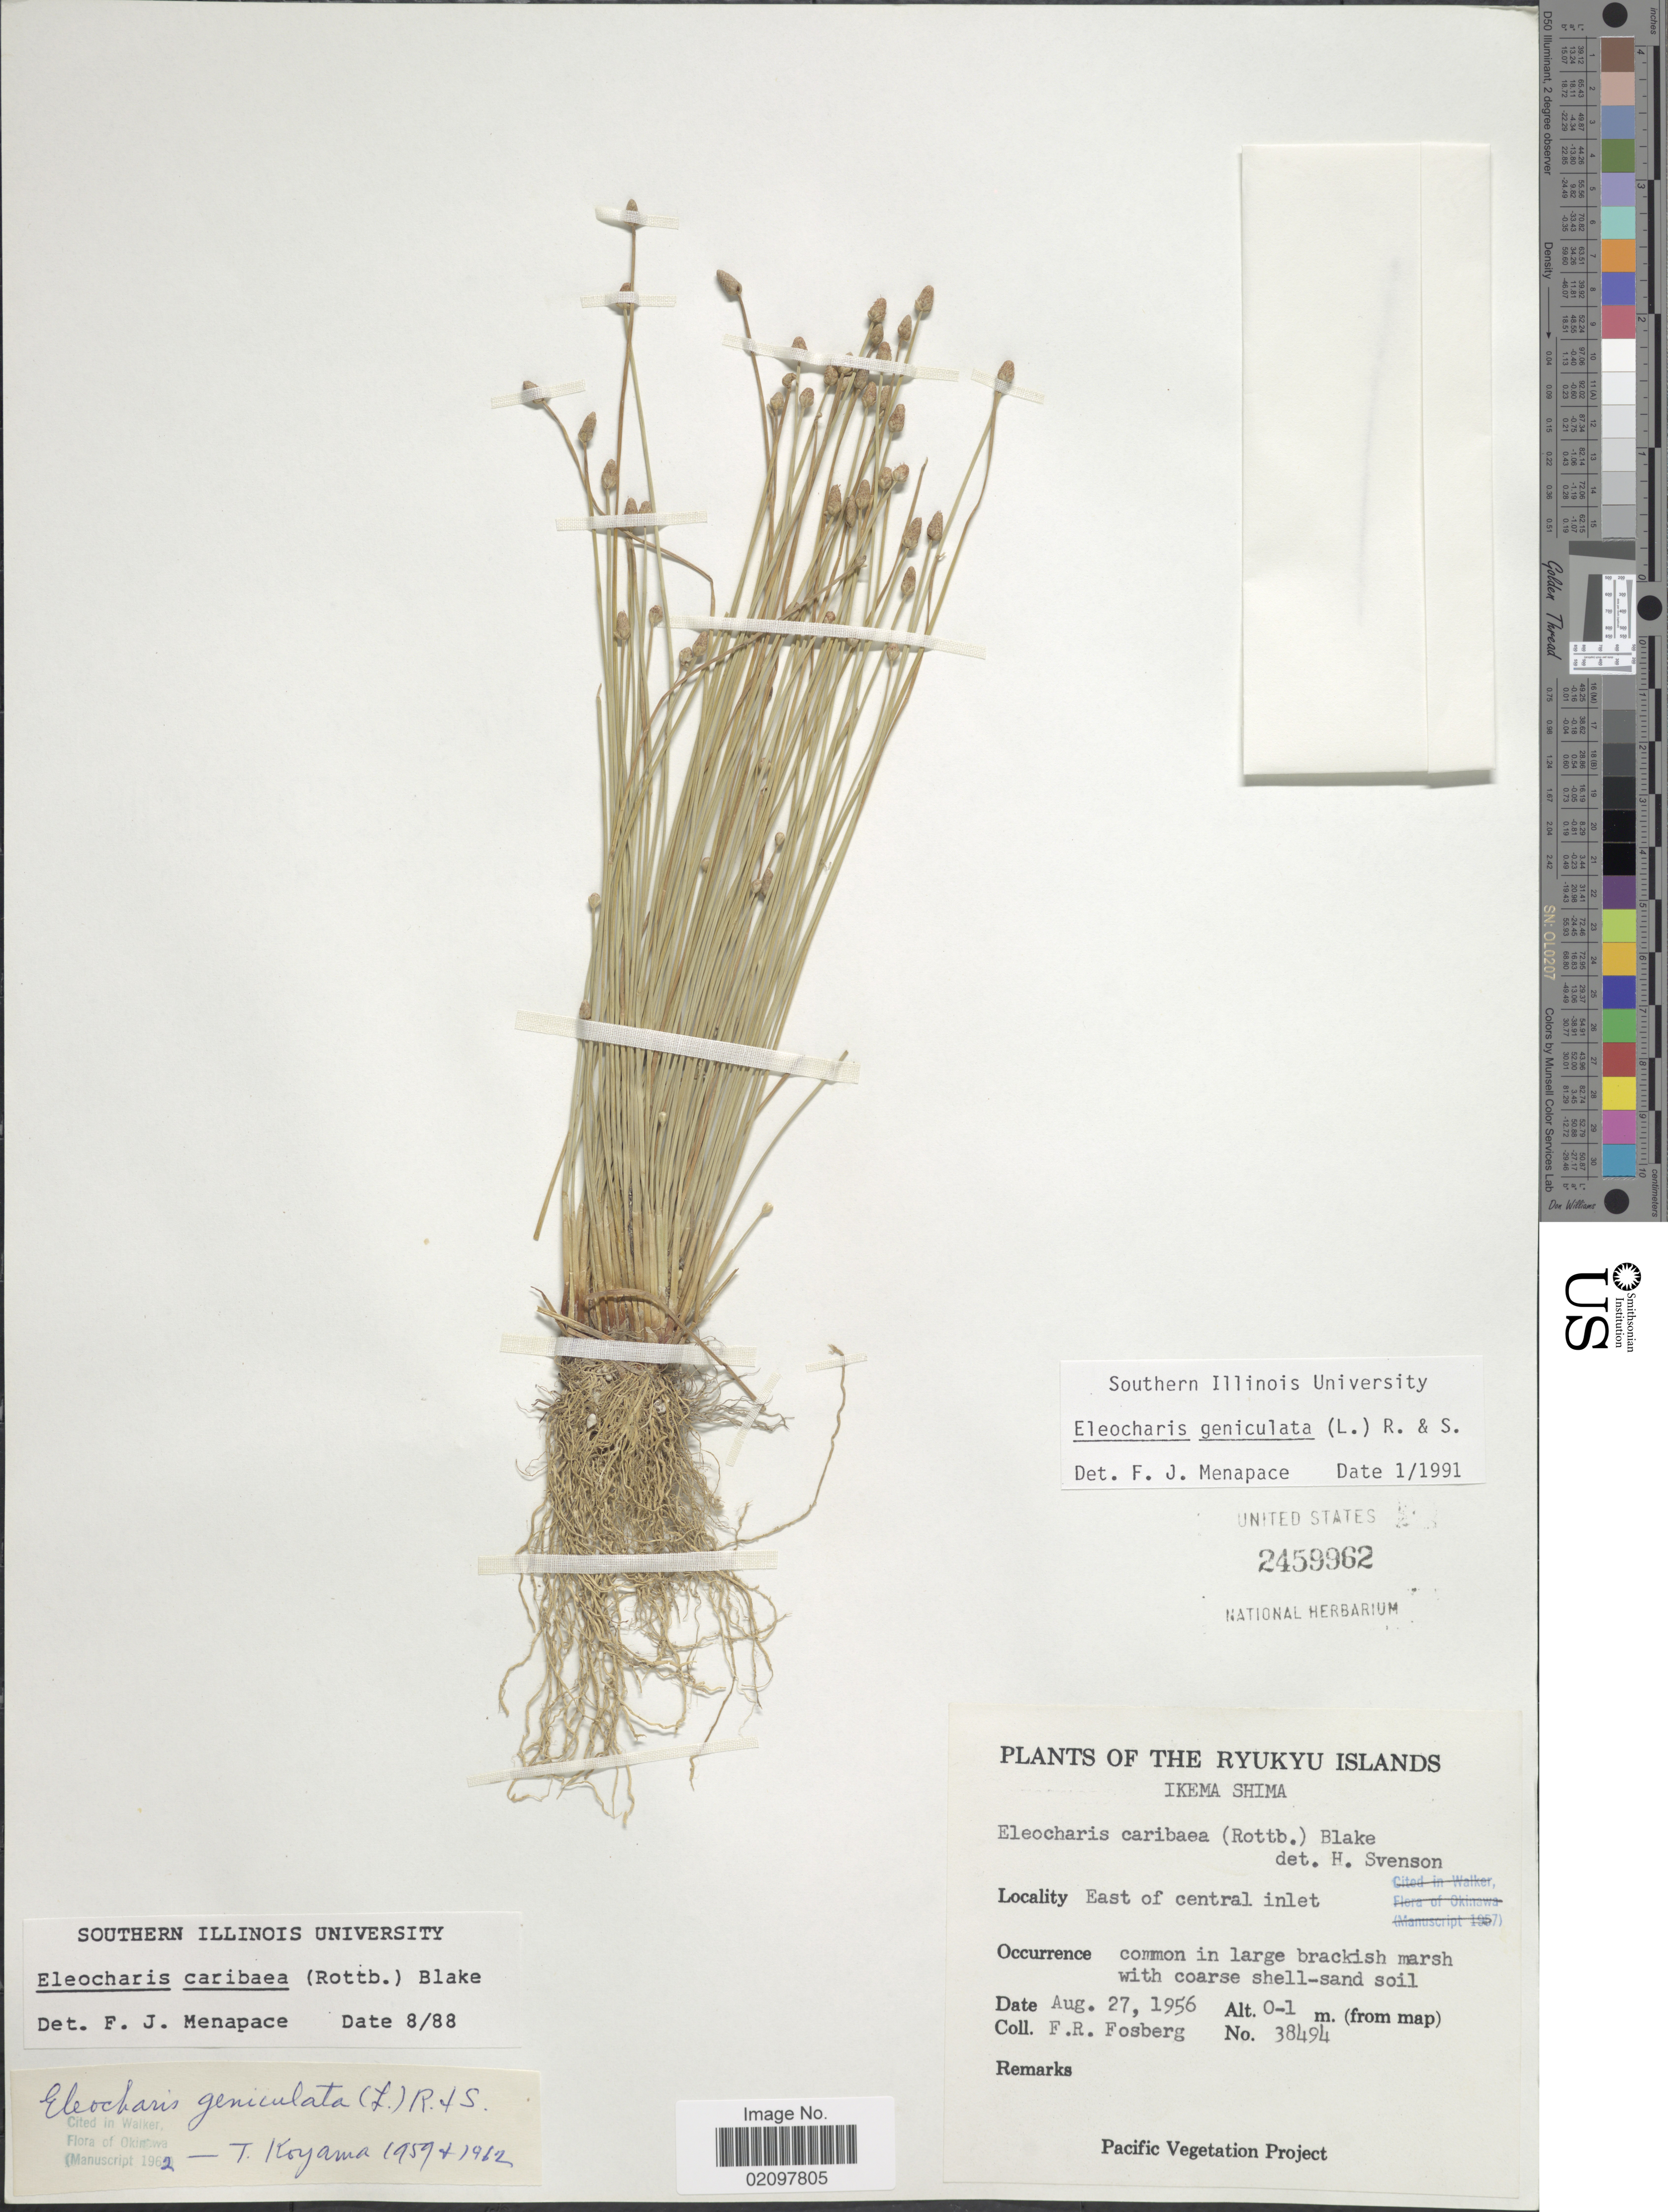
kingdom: Plantae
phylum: Tracheophyta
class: Liliopsida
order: Poales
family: Cyperaceae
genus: Eleocharis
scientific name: Eleocharis geniculata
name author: (L.) Roem. & Schult.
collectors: F. R. Fosberg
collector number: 38494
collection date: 1956-08-27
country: Japan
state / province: Okinawa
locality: Ryukyu Islands. Ikema Shima. East of central inlet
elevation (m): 0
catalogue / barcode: US 2459962